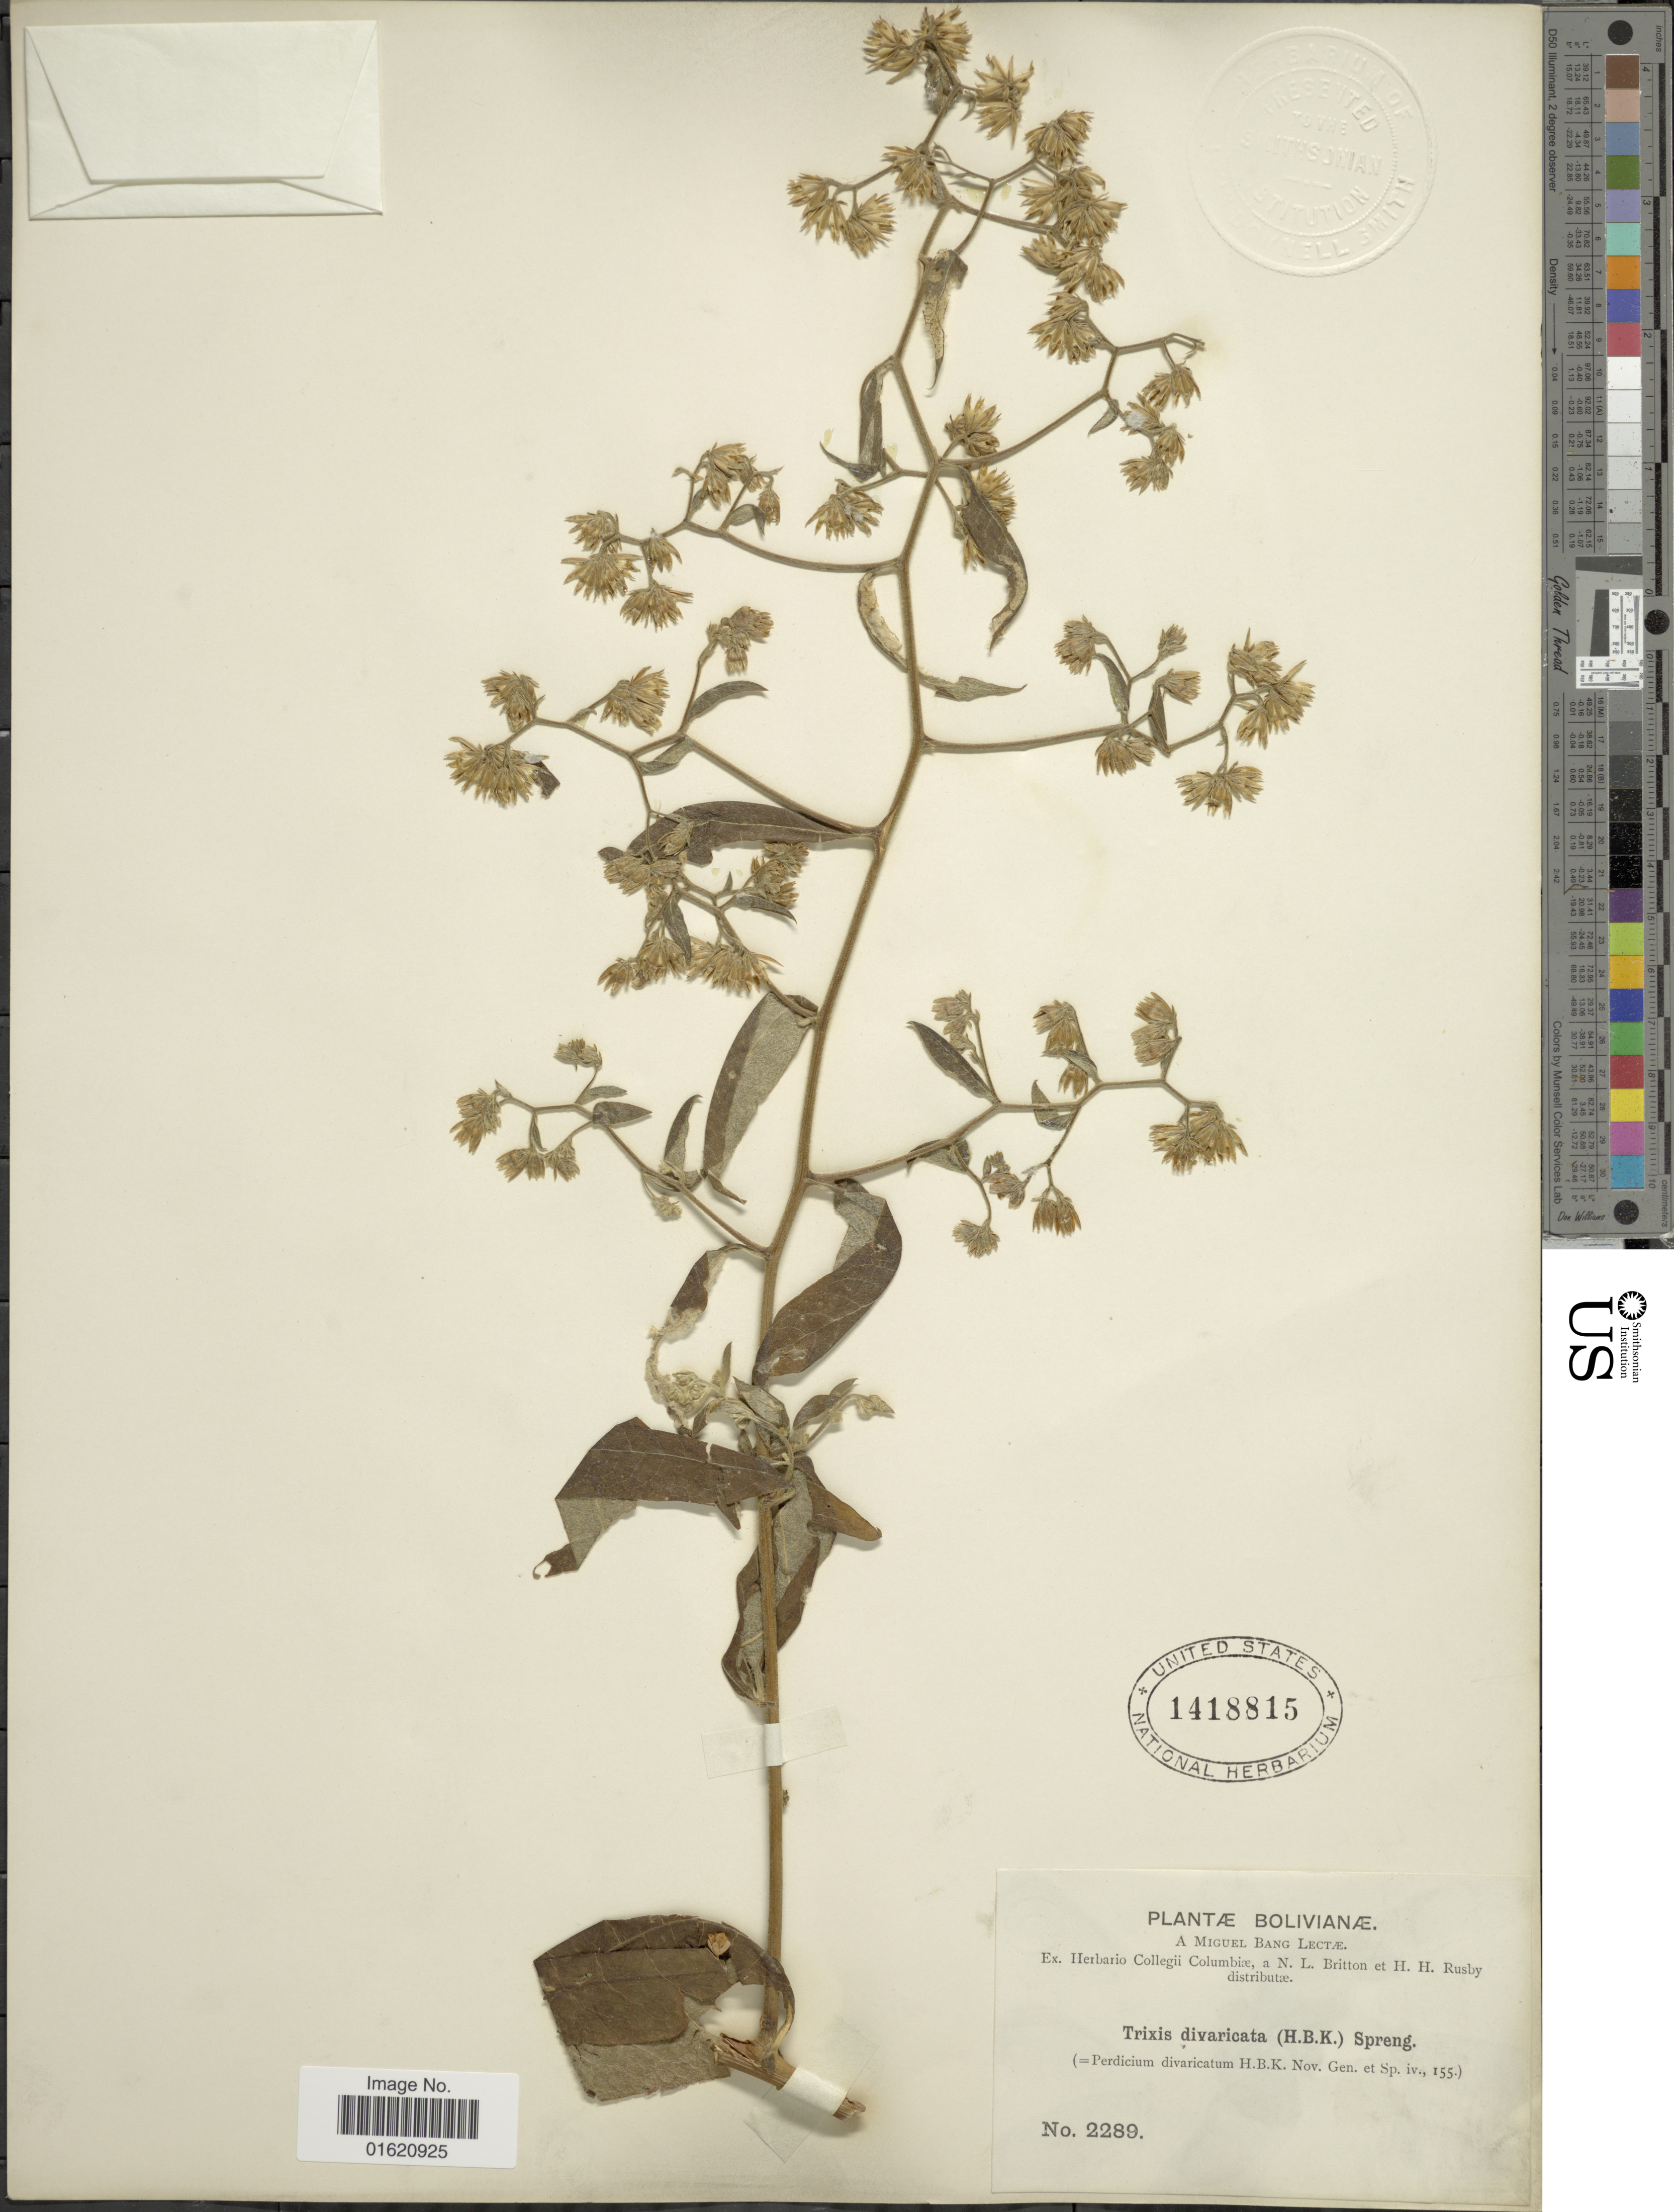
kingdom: Plantae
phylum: Tracheophyta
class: Magnoliopsida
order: Asterales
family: Asteraceae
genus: Trixis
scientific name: Trixis antimenorrhoea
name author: (Schrank) Mart. ex Kuntze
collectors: M. Bang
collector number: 2289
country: Bolivia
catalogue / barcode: US 1418815